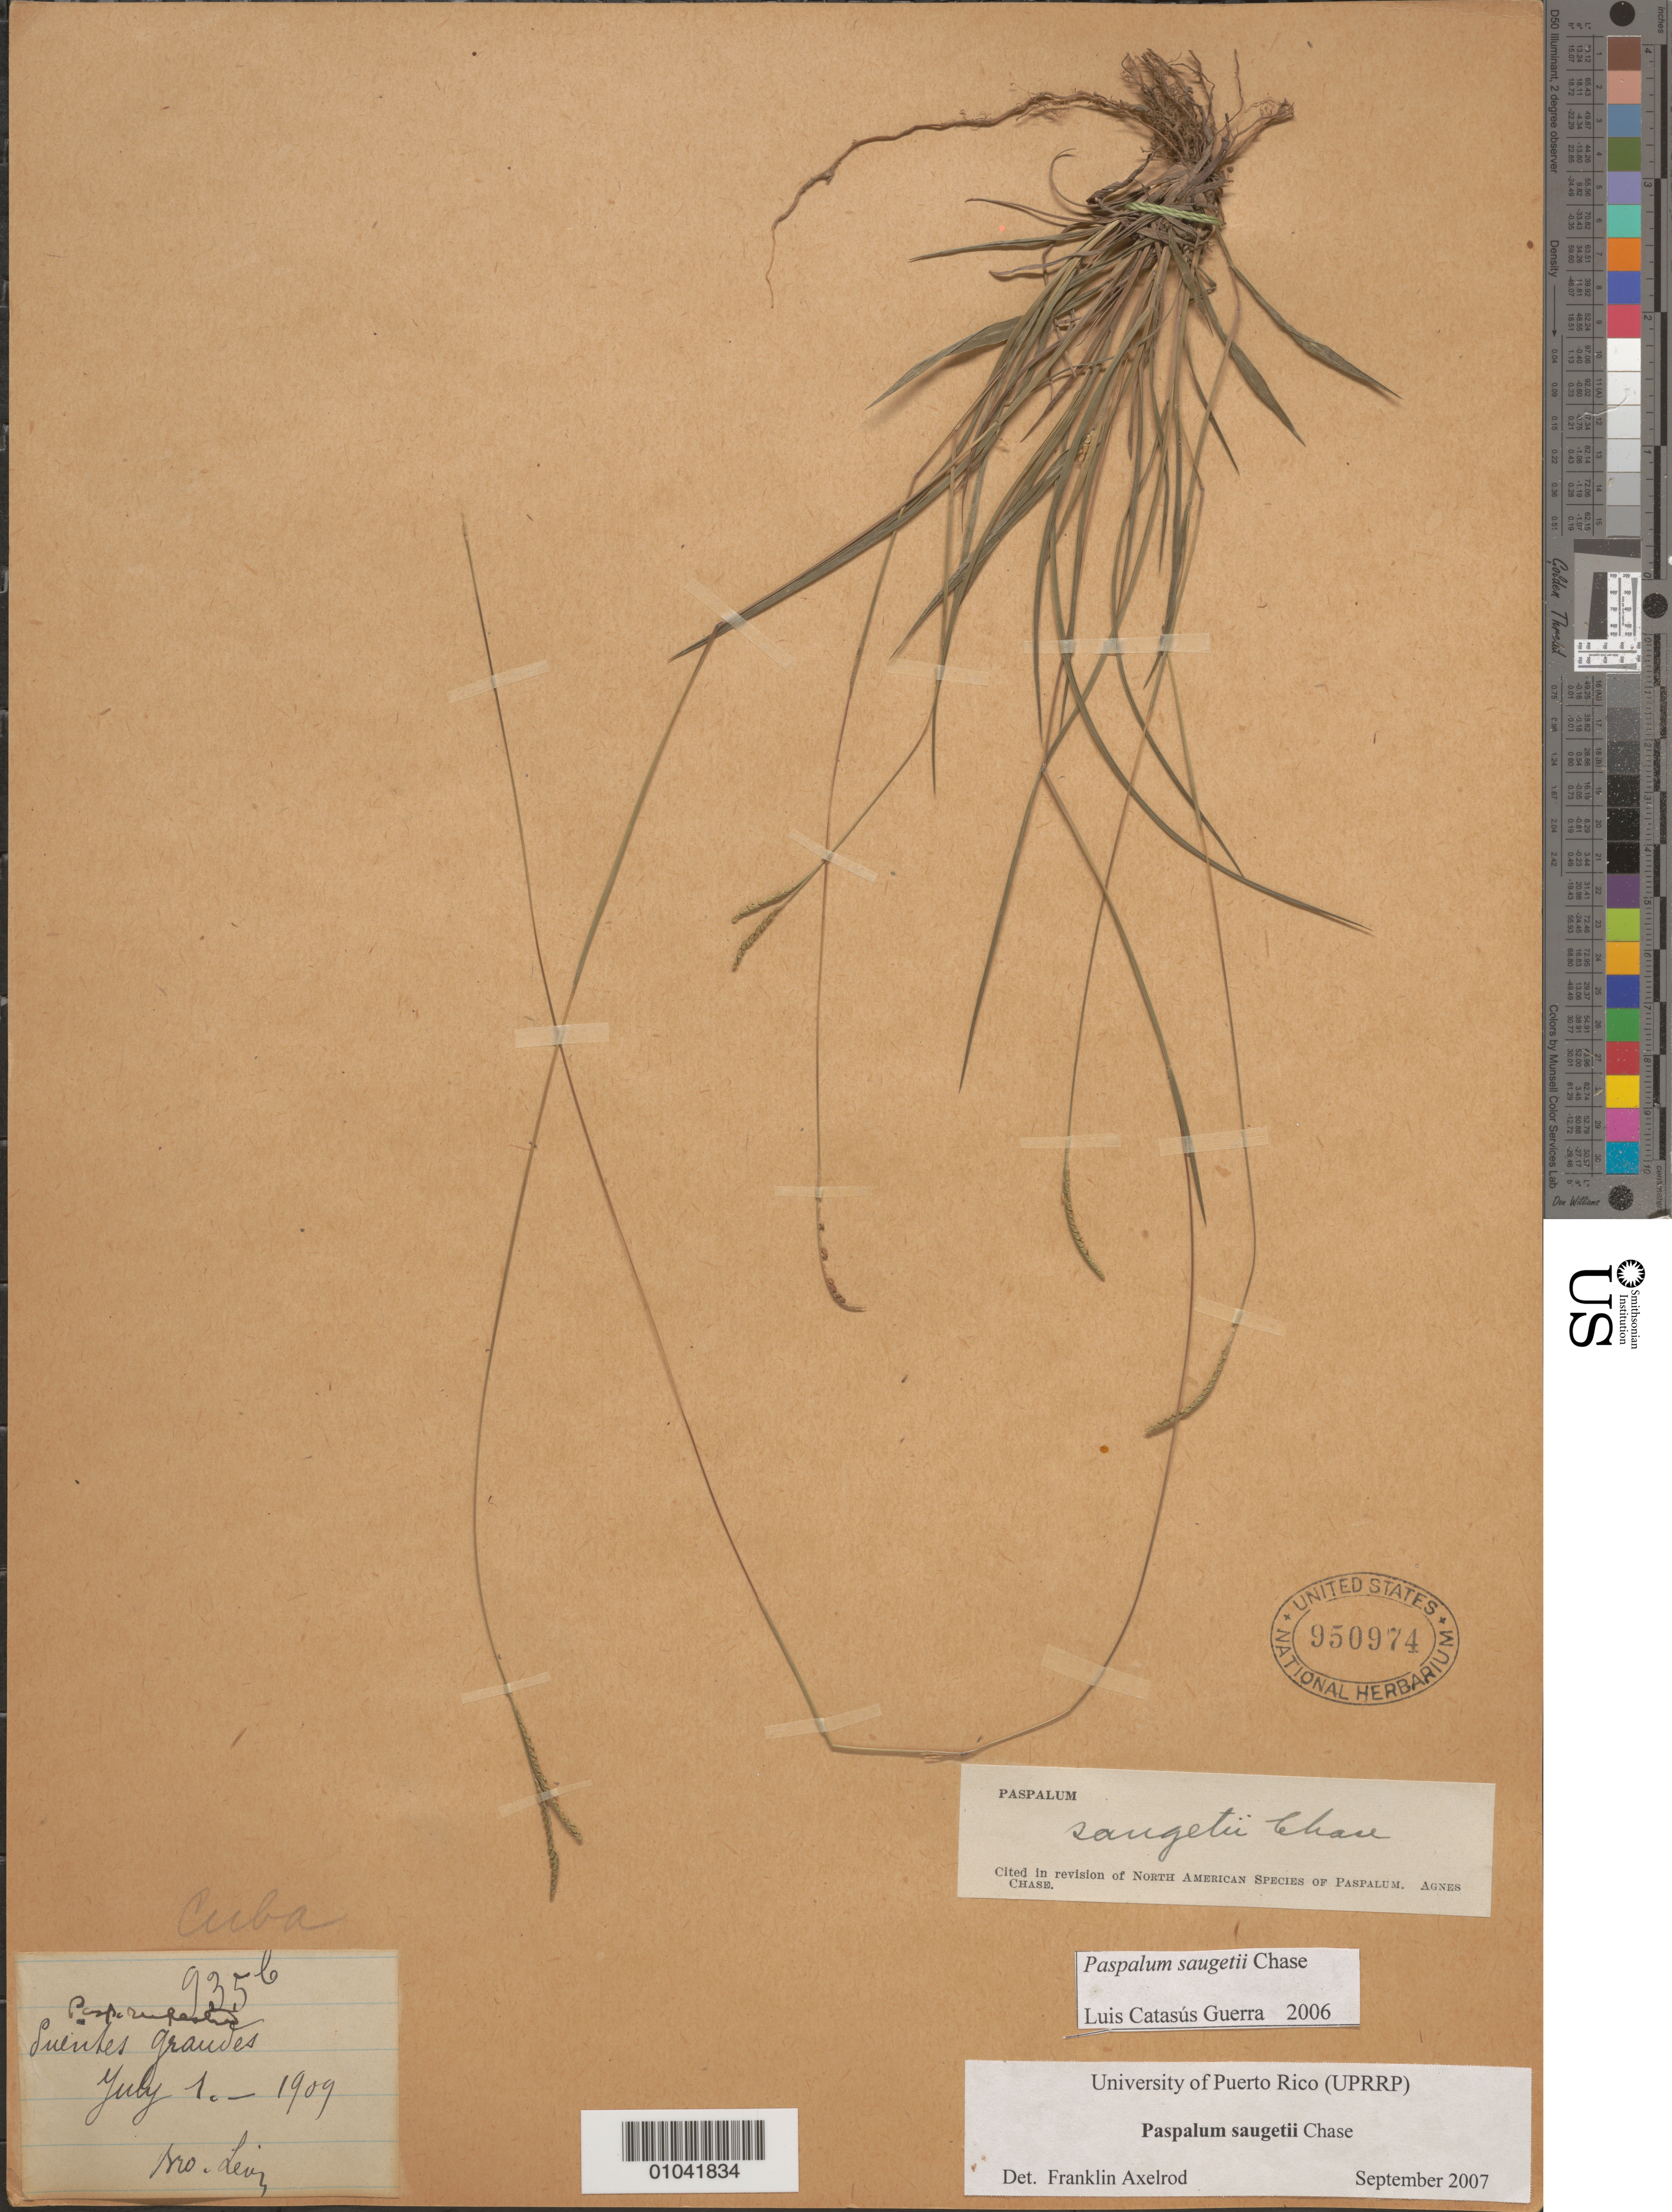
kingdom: Plantae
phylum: Tracheophyta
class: Liliopsida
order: Poales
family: Poaceae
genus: Paspalum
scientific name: Paspalum saugetii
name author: Chase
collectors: Bro. León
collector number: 9356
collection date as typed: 01 Jul 1909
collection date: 1909-07-01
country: Cuba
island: Cuba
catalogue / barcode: US 950974